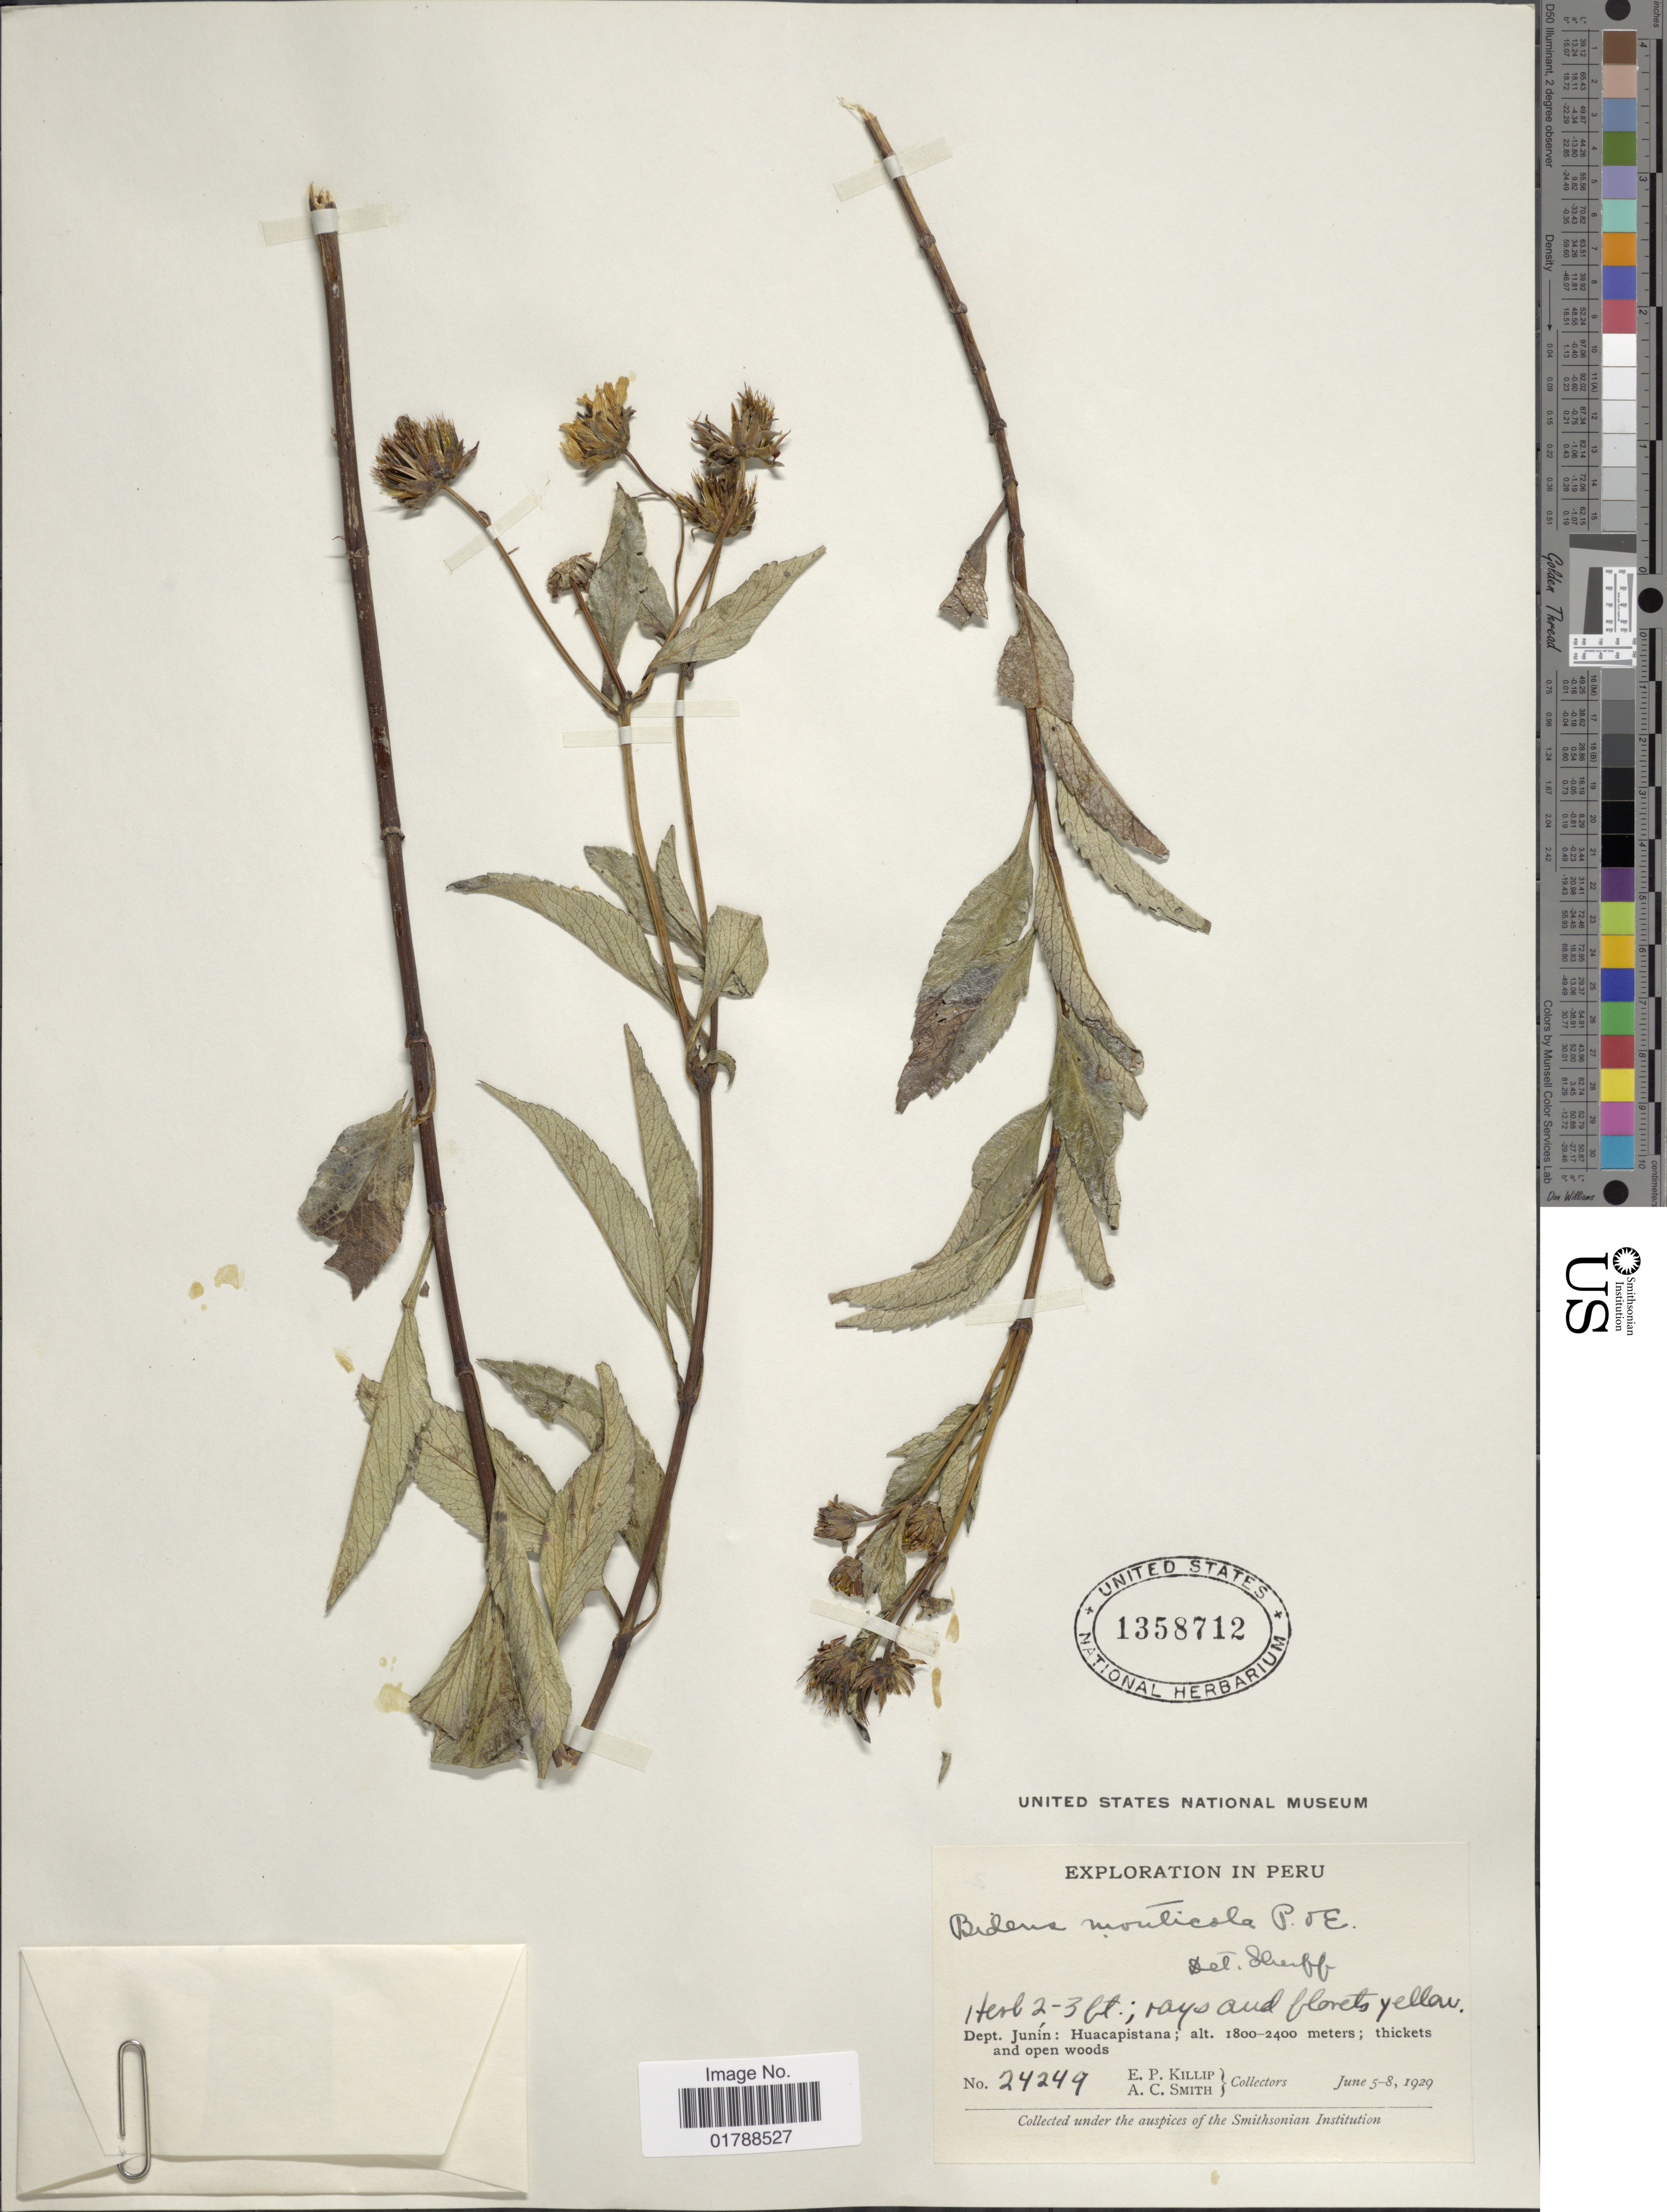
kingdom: Plantae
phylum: Tracheophyta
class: Magnoliopsida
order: Asterales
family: Asteraceae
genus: Bidens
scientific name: Bidens monticola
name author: Poepp. & Endl.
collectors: E. P. Killip & A. C. Smith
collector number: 24249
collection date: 1929-06-05/1929-06-08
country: Peru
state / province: Junín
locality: Huacapistana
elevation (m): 1800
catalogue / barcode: US 1358712